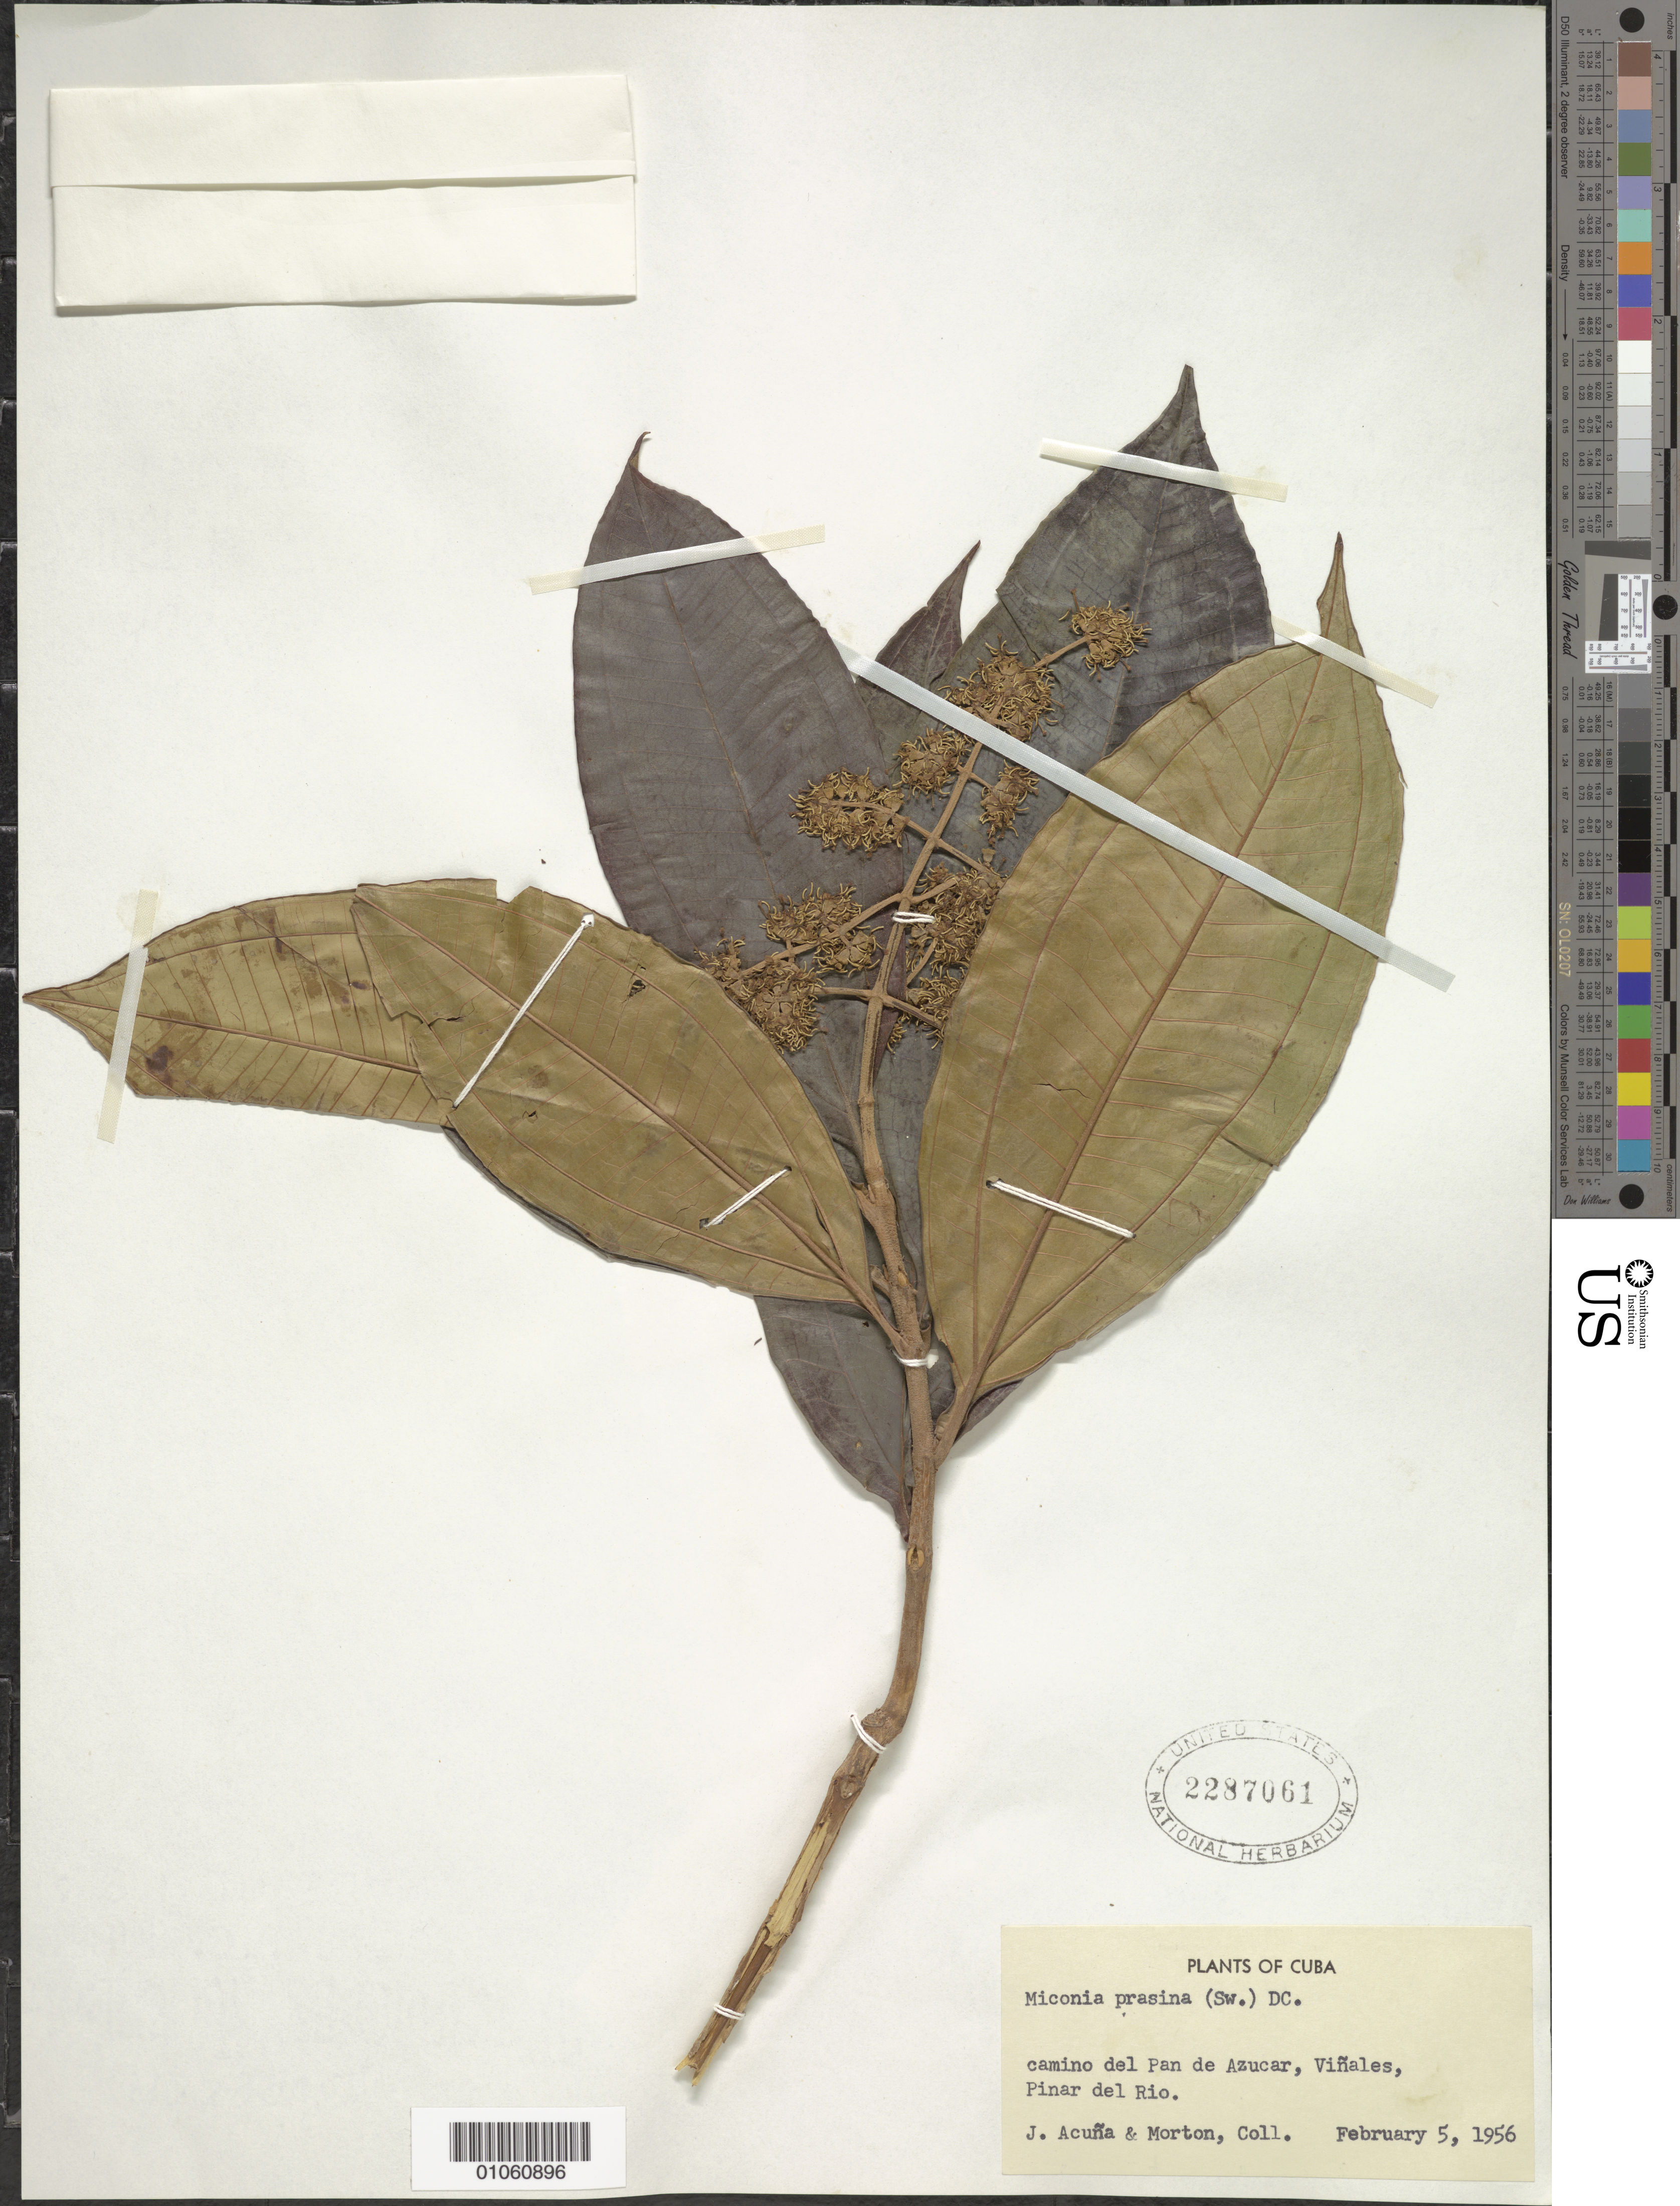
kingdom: Plantae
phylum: Tracheophyta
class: Magnoliopsida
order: Myrtales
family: Melastomataceae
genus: Miconia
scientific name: Miconia prasina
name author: (Sw.) DC.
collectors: J. Acuña & C. V. Morton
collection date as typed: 05 Feb 1956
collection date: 1956-02-05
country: Cuba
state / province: Pinar del Río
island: Cuba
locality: Camino Pan de Azucar, Viñales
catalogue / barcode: US 2287061